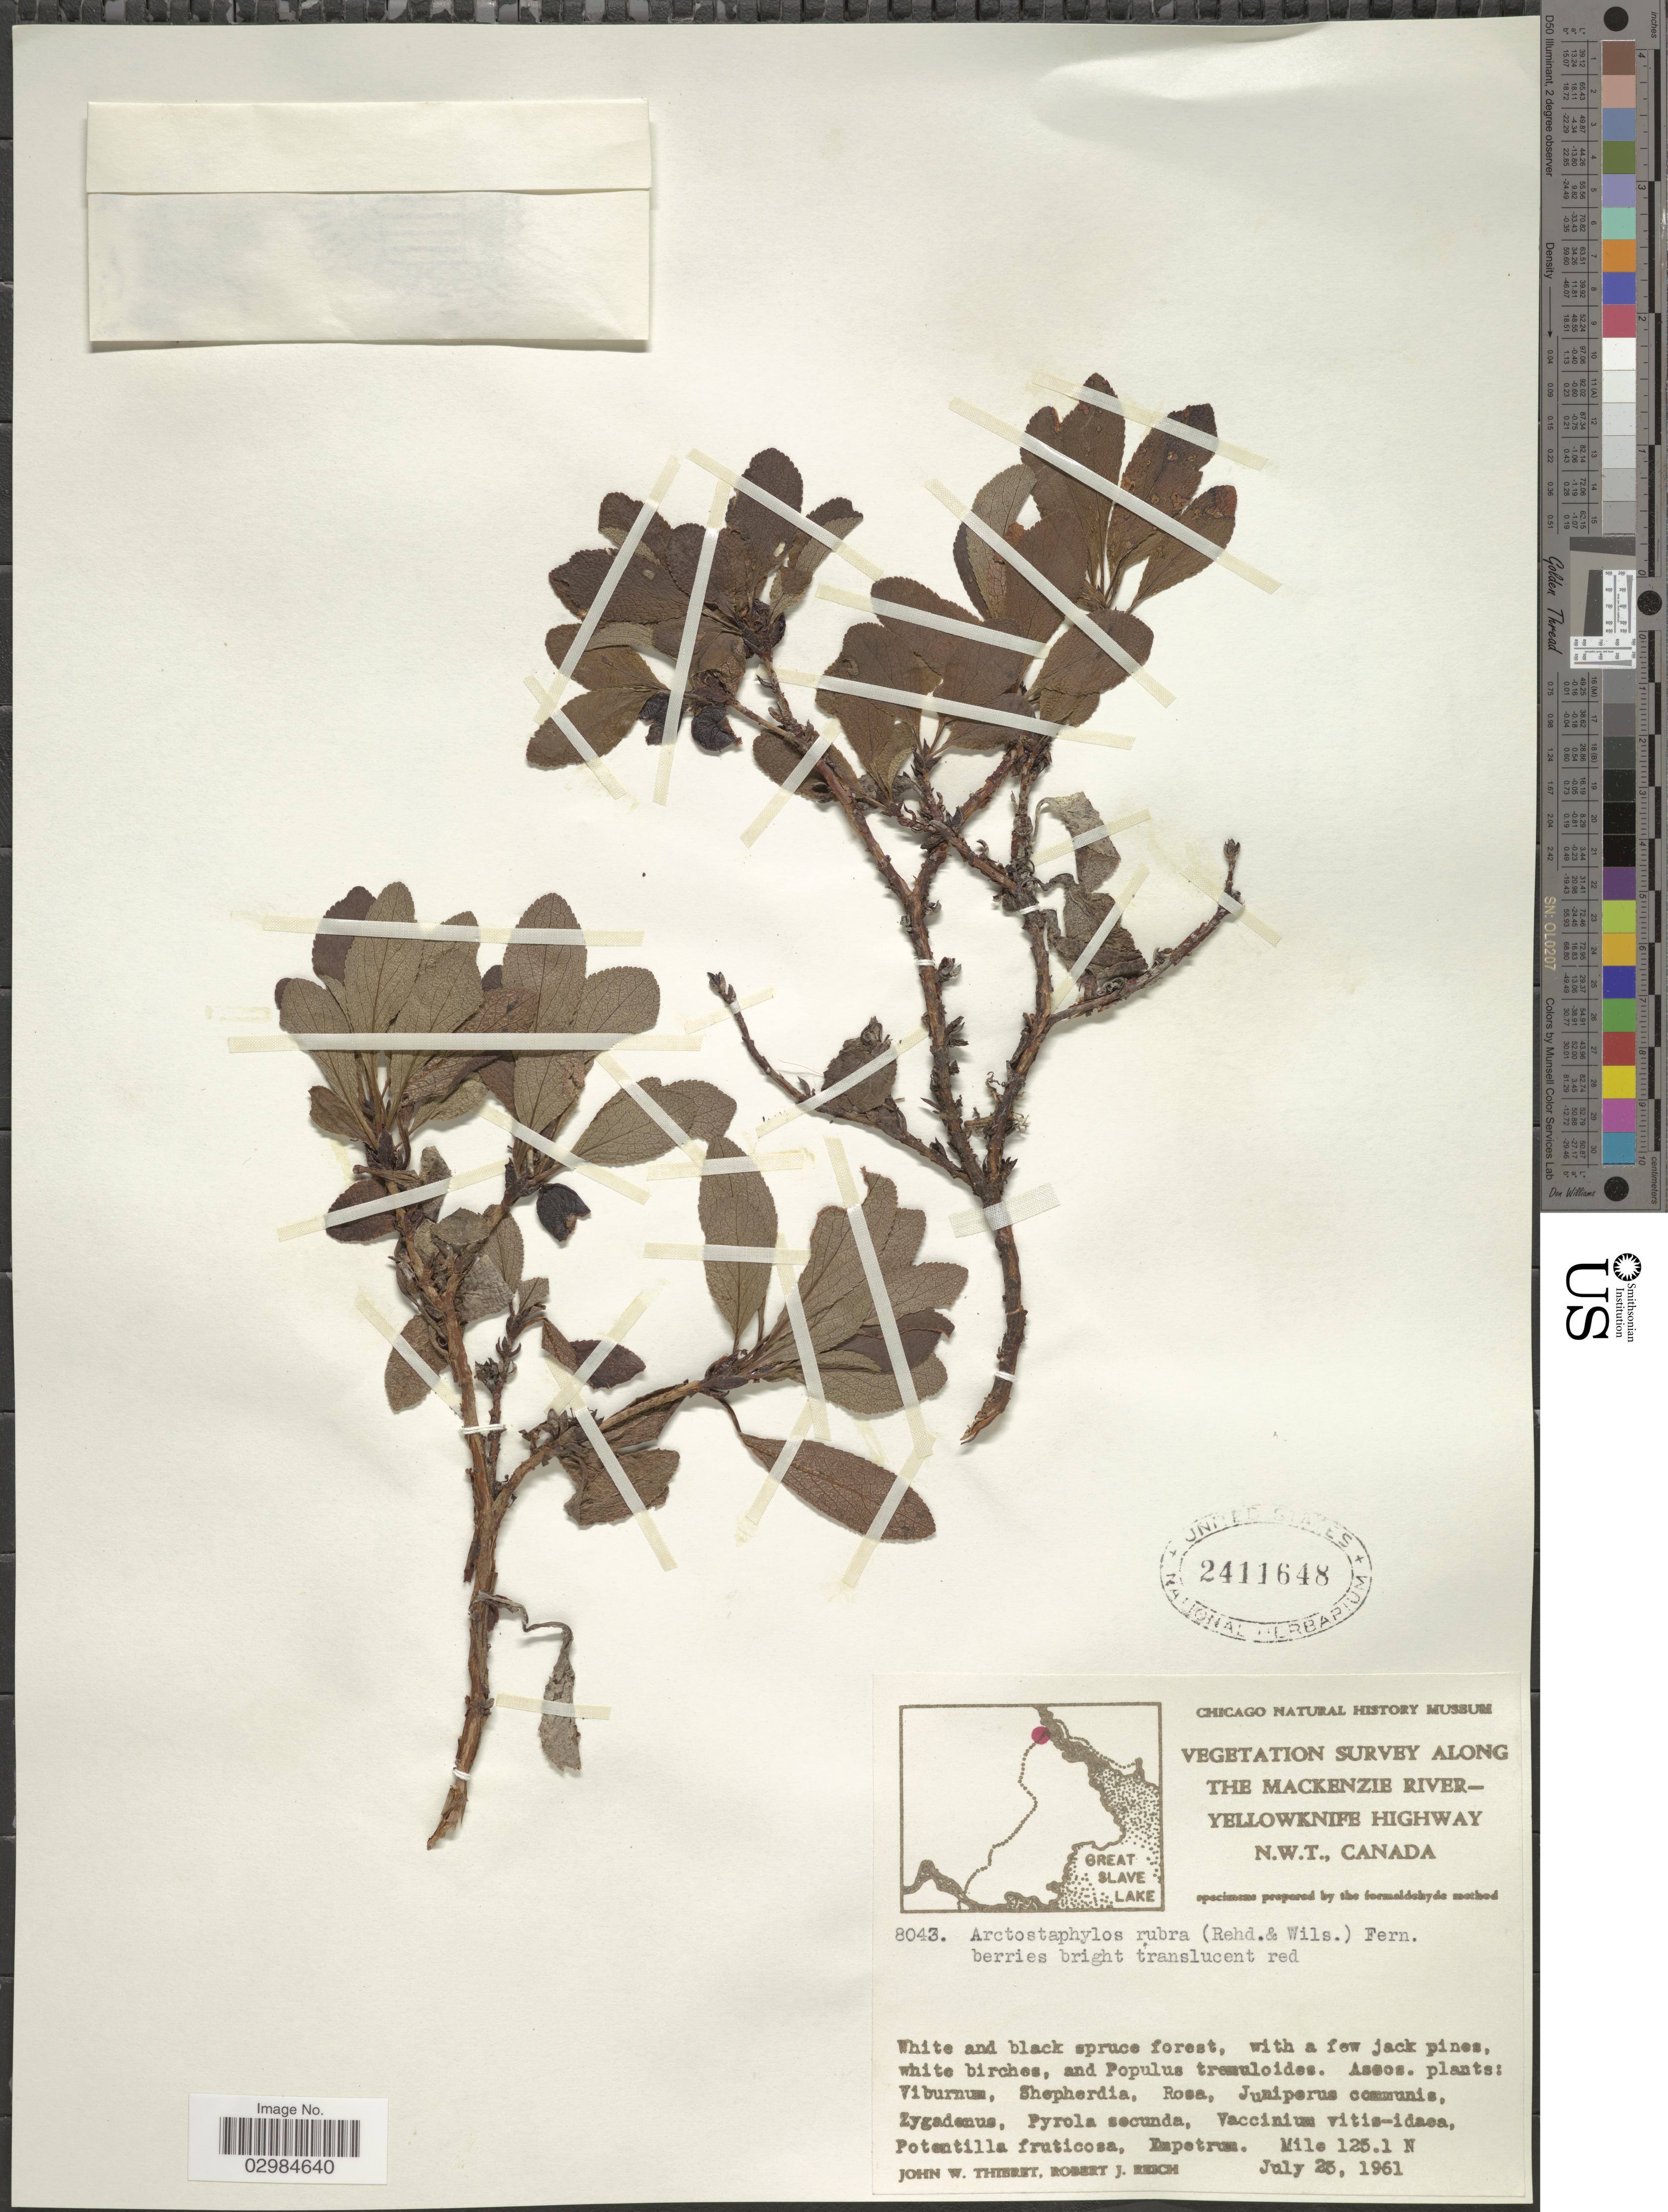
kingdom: Plantae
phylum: Tracheophyta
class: Magnoliopsida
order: Ericales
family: Ericaceae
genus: Arctostaphylos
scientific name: Arctostaphylos rubra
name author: (Rehder & E.H. Wilson) Fernald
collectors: J. W. Thieret & R. Reich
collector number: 8043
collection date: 1961-07-25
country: Canada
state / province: Northwest Territories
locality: Along the Mackenzie River-Yellowknife Highway, N.W.T. Mile 125.1 N.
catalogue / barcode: US 2411648